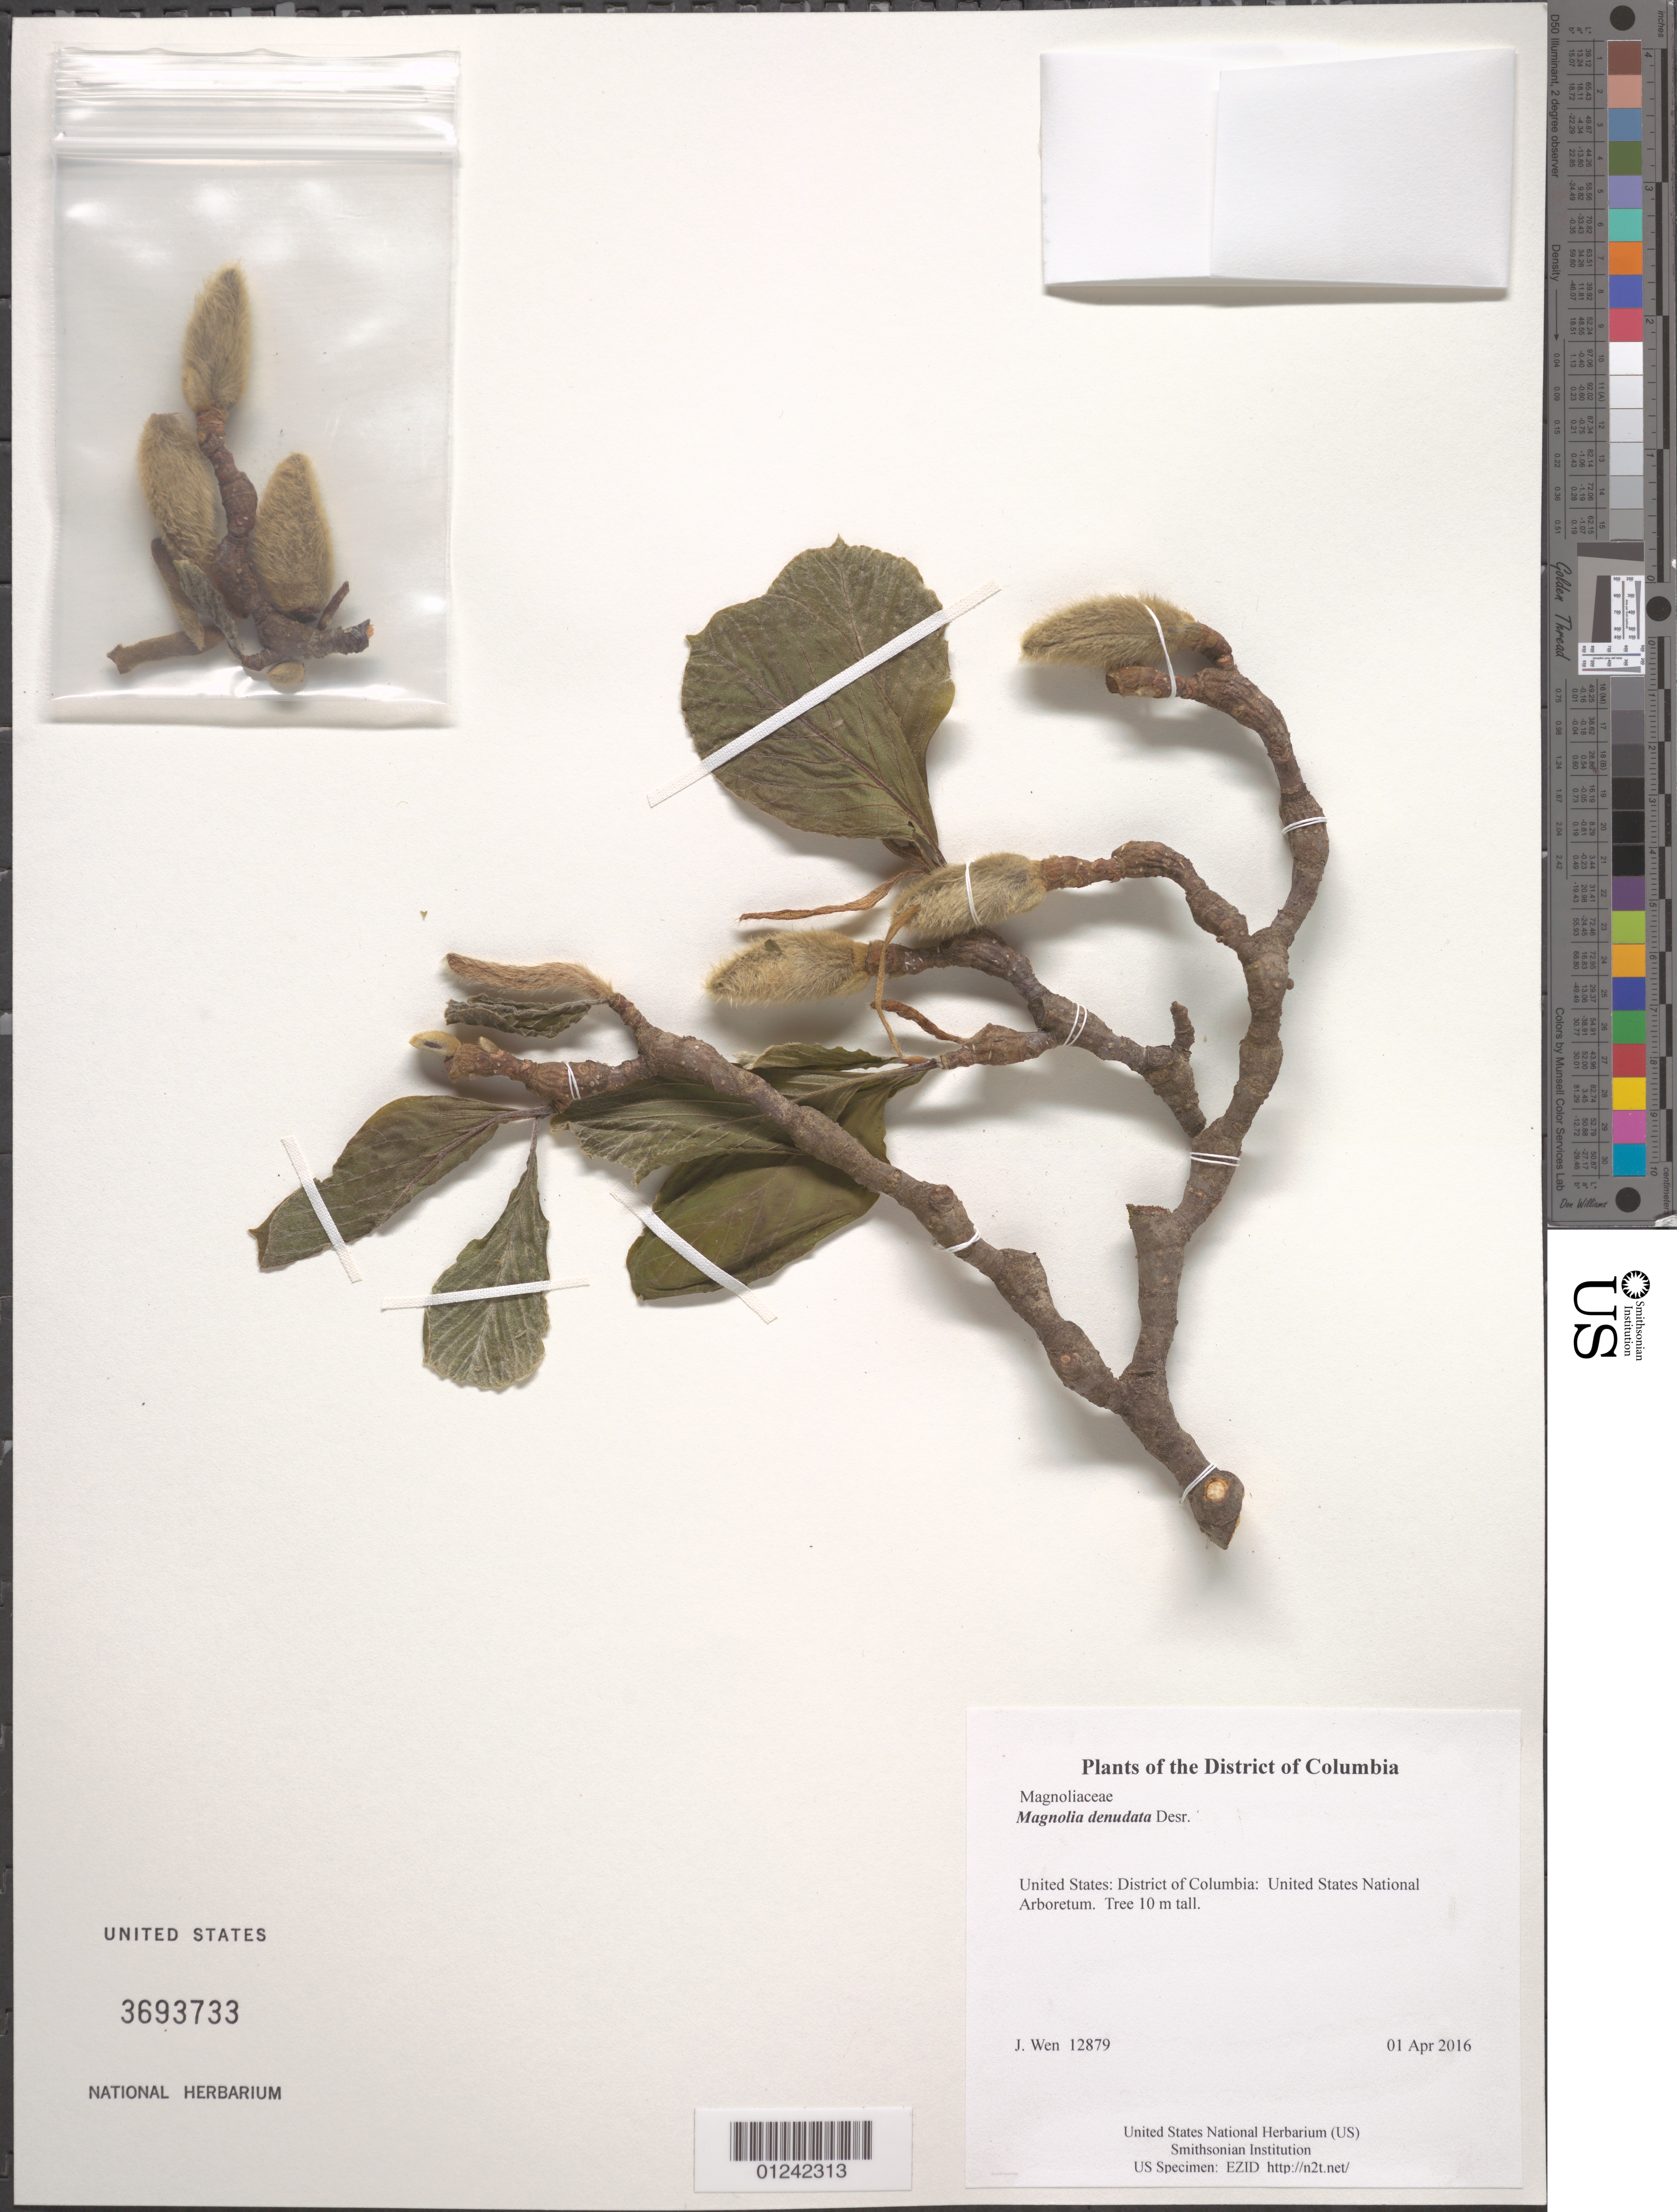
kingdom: Plantae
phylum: Tracheophyta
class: Magnoliopsida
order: Magnoliales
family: Magnoliaceae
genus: Magnolia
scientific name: Magnolia denudata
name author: Desr.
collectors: J. Wen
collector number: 12879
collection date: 2016-04-01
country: United States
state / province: District of Columbia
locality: United States National Arboretum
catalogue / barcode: US 3693733